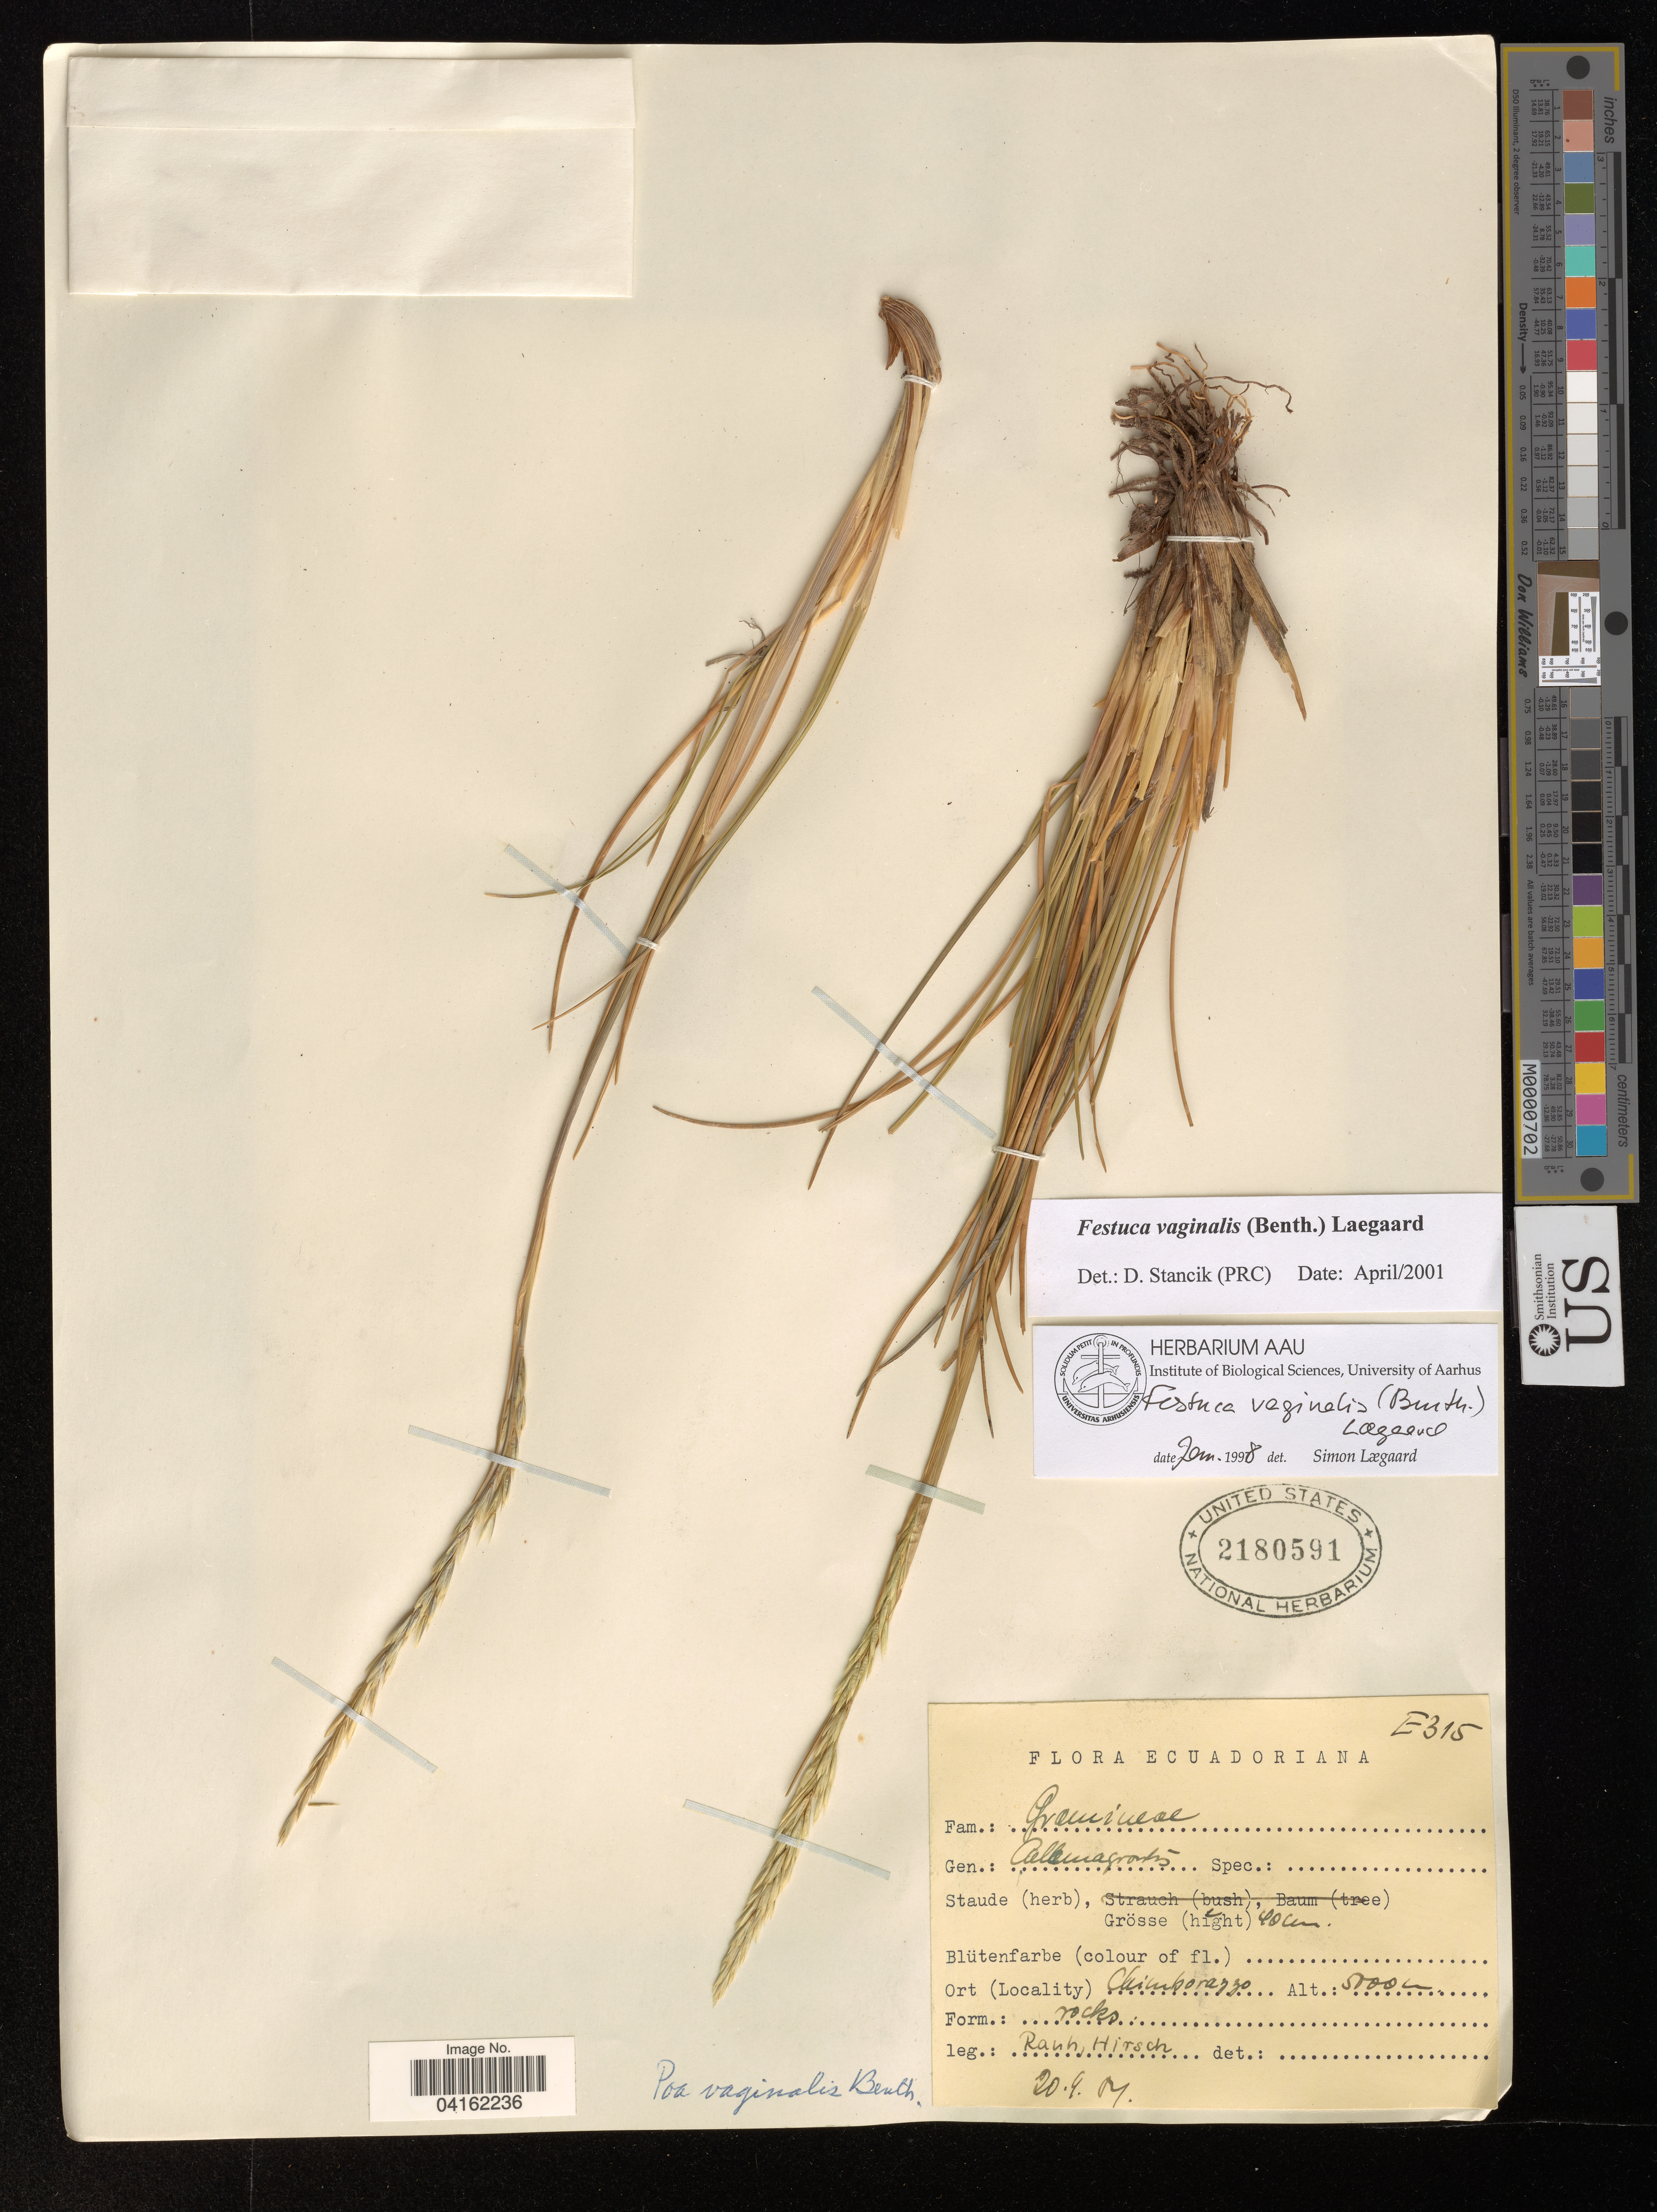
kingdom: Plantae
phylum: Tracheophyta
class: Liliopsida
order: Poales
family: Poaceae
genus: Festuca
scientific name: Festuca vaginalis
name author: (Benth.) Lægaard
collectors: Rauh-Hirsch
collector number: E315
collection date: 1907-09-20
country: Ecuador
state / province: Chimborazo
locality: Chimborazzo.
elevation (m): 5000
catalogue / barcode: US 2180591